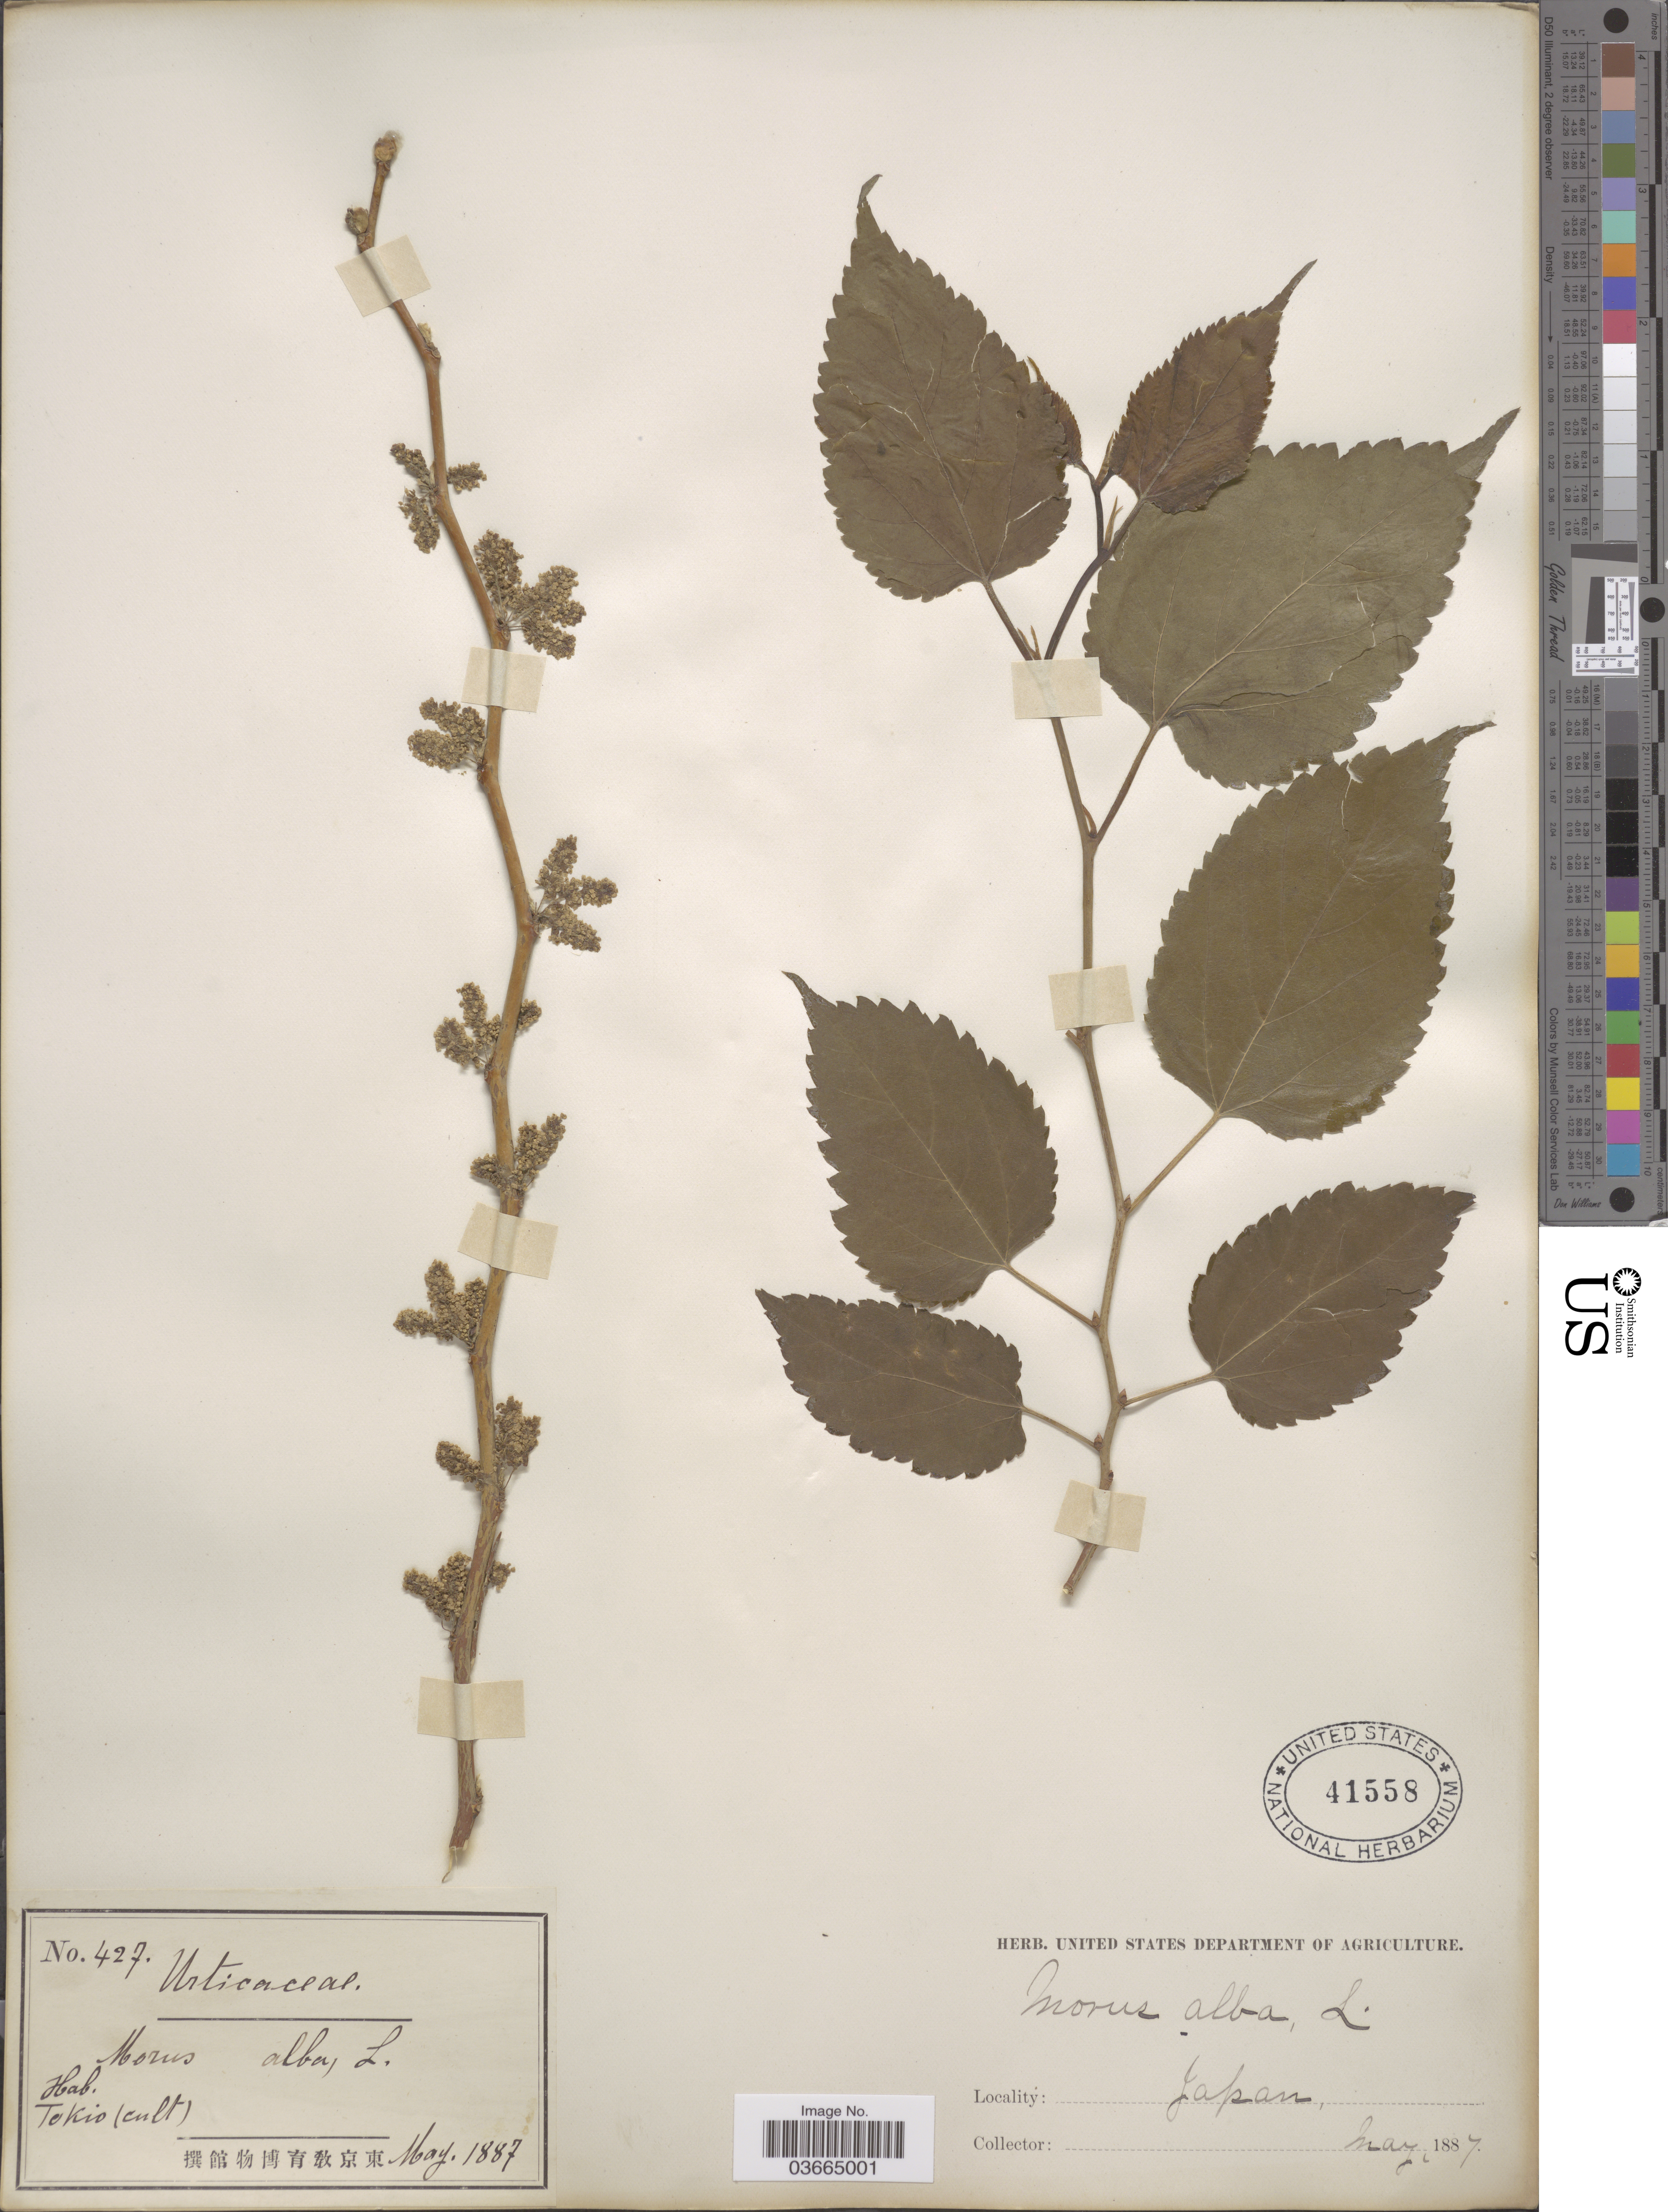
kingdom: Plantae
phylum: Tracheophyta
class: Magnoliopsida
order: Rosales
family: Moraceae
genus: Morus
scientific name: Morus alba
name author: L.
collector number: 427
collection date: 1887-05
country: Japan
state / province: Tokyo, Federal City of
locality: Tokio.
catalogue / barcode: US 41558